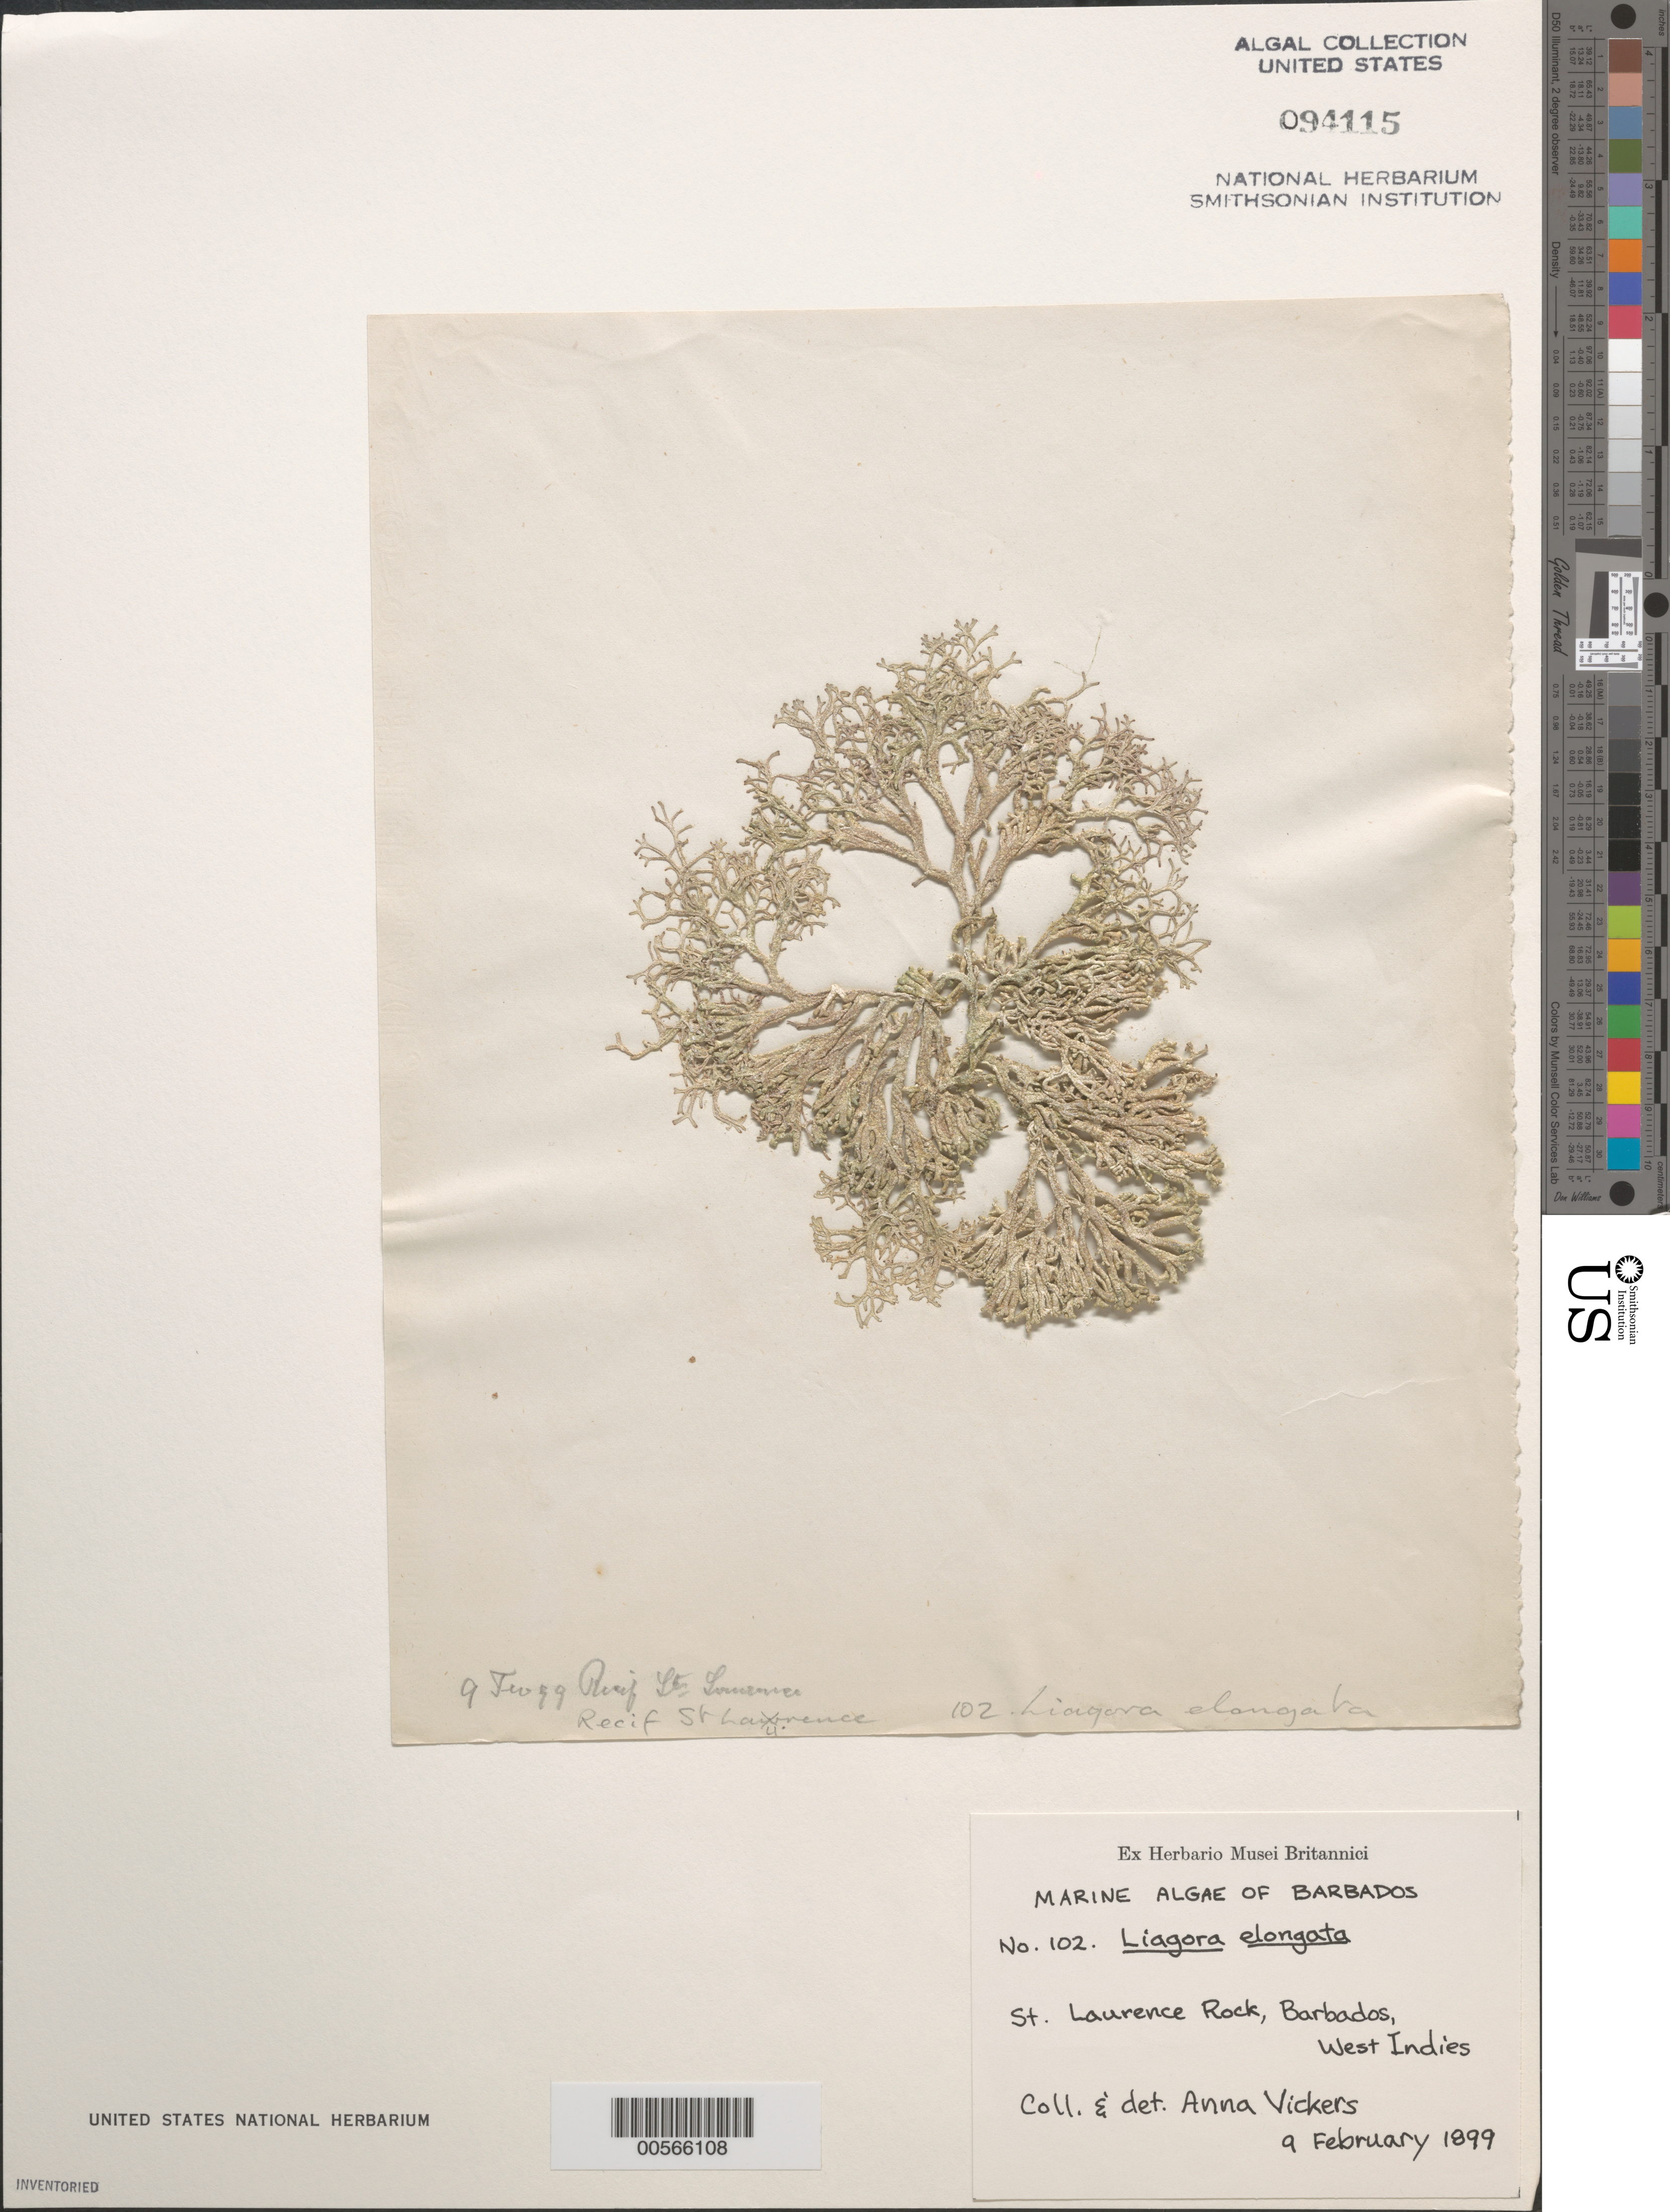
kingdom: Plantae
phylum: Rhodophyta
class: Florideophyceae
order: Nemaliales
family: Liagoraceae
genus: Liagora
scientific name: Liagora elongata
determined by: Vickers, A.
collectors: A. Vickers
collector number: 102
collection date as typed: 09 Feb 1899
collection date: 1899-02-09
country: Barbados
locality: St. Laurence Rock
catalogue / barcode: US 94115